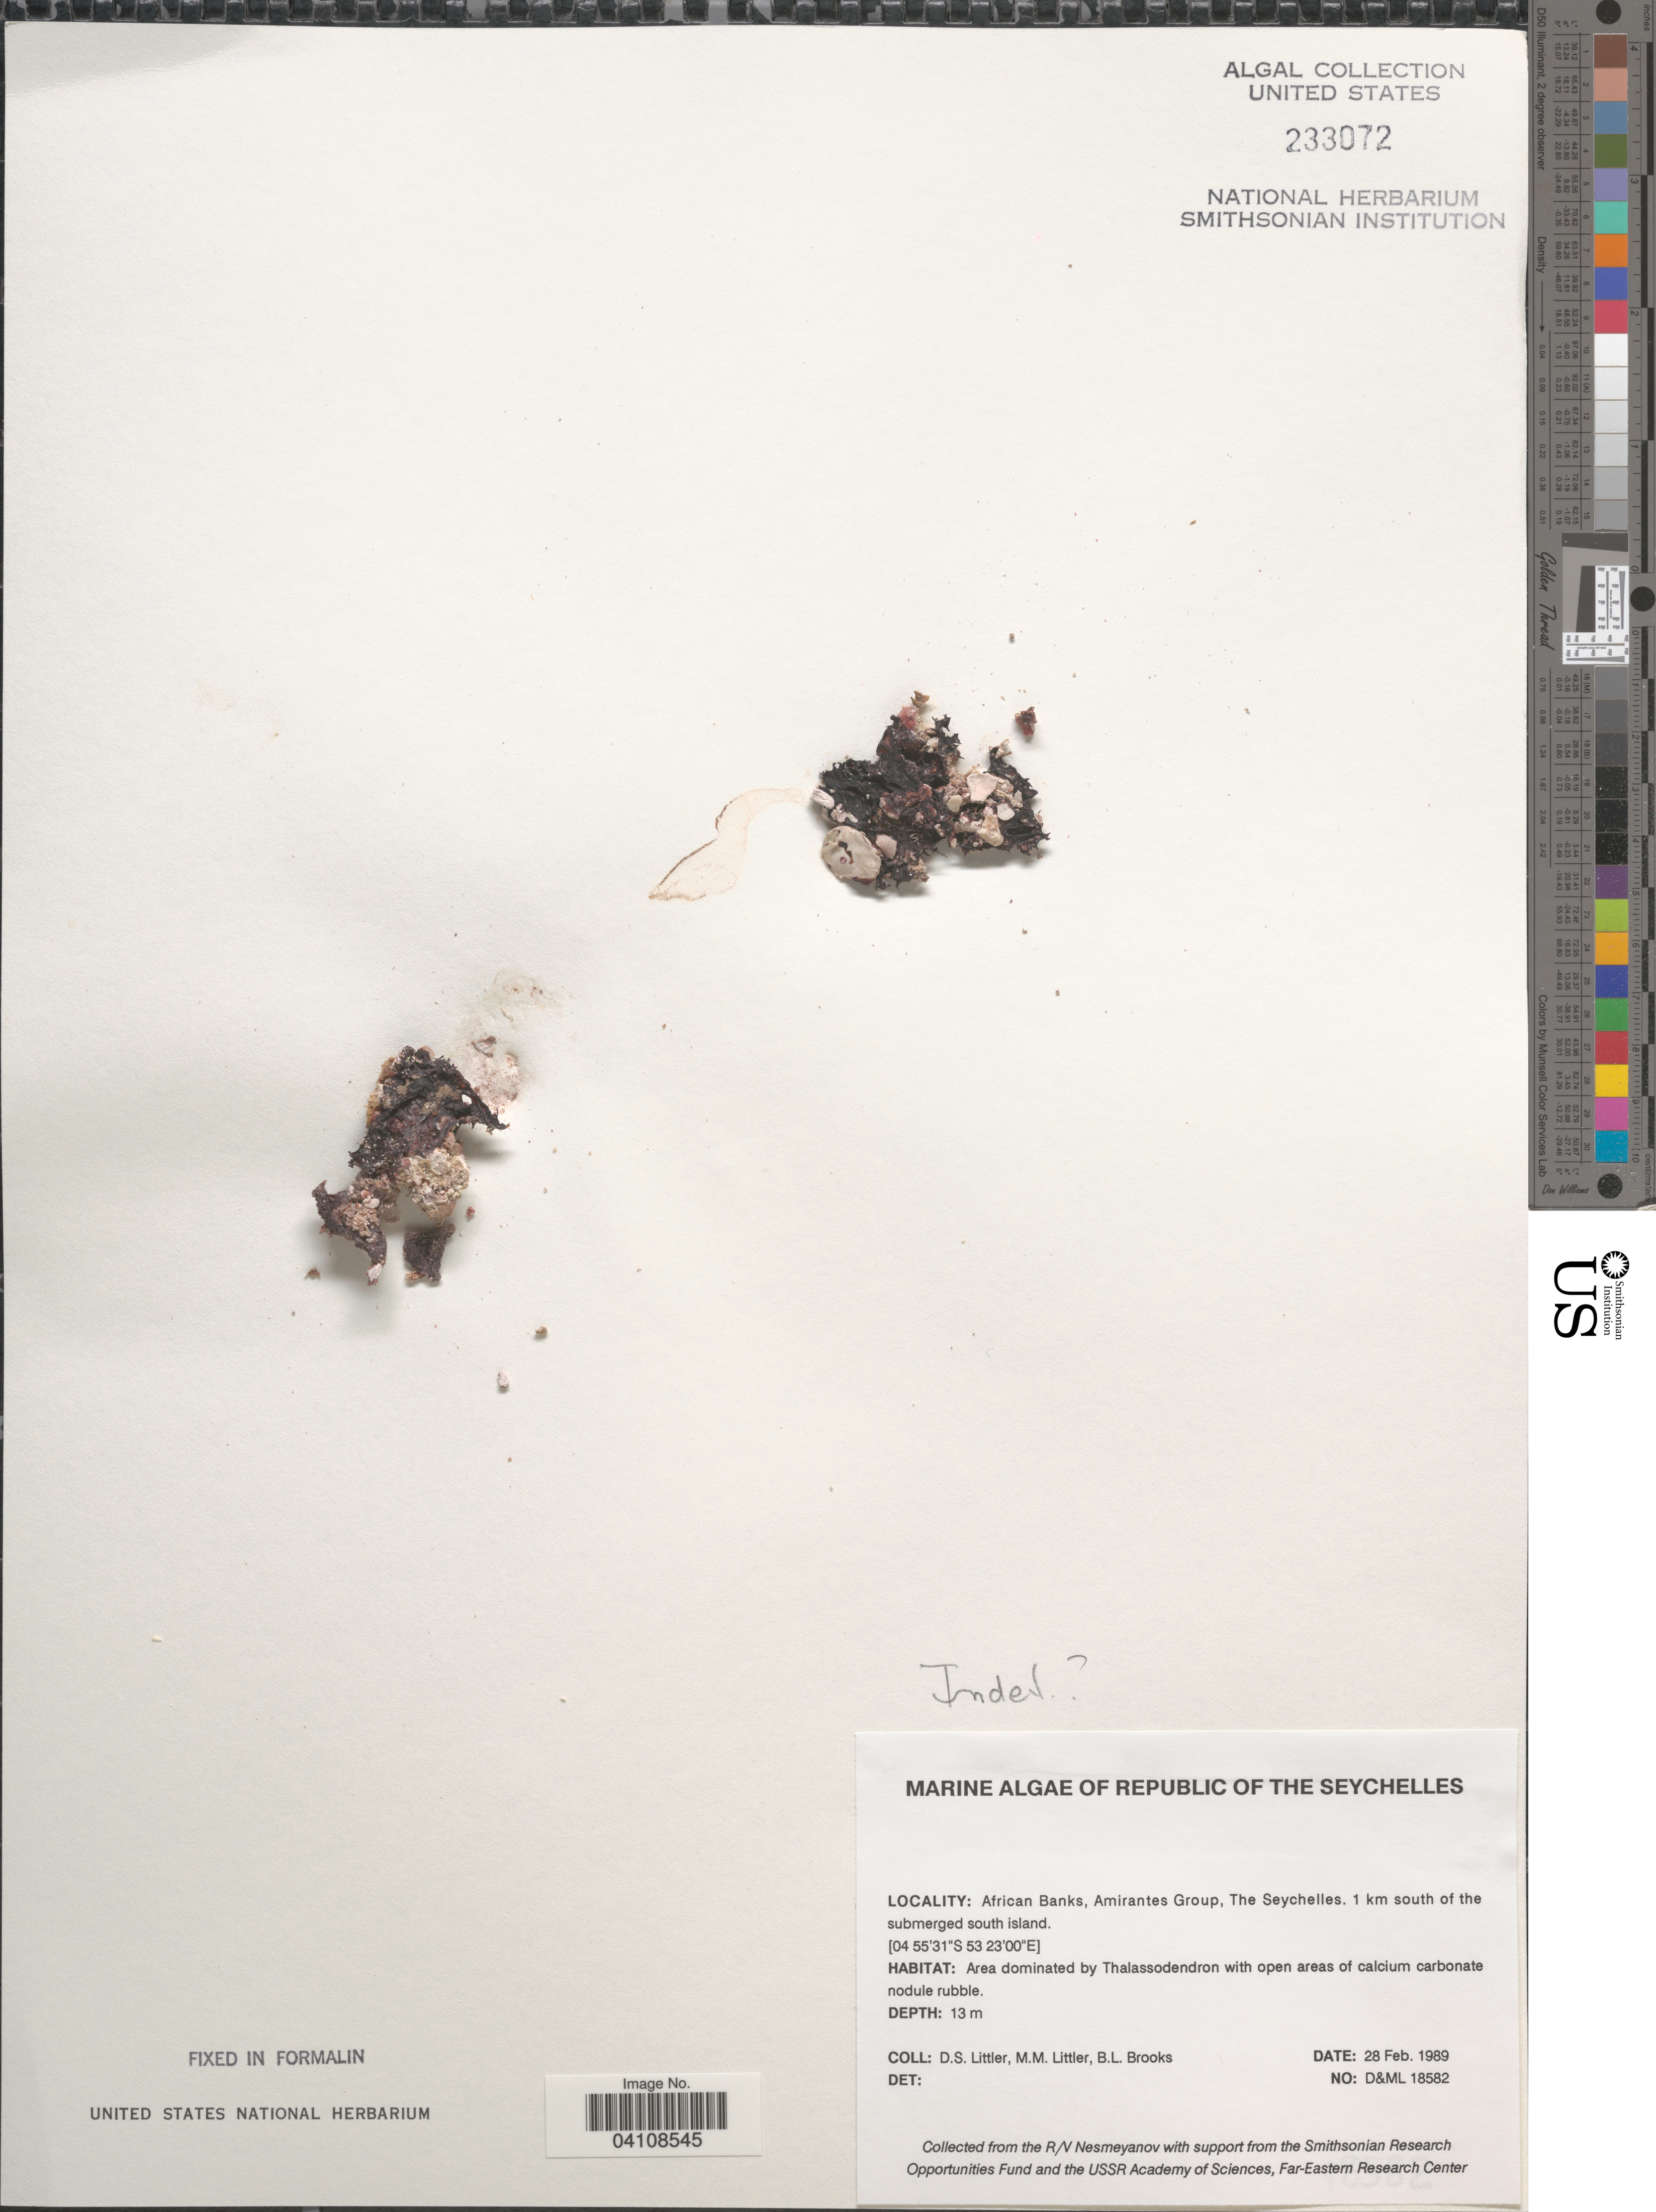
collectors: D. S. Littler & B. Brooks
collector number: D&ML18582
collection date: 1989-02-28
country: Seychelles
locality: Republic of The Seychelles. African Banks, Amirantes Group. 1 km south of the submerged south island.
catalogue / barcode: US 233072